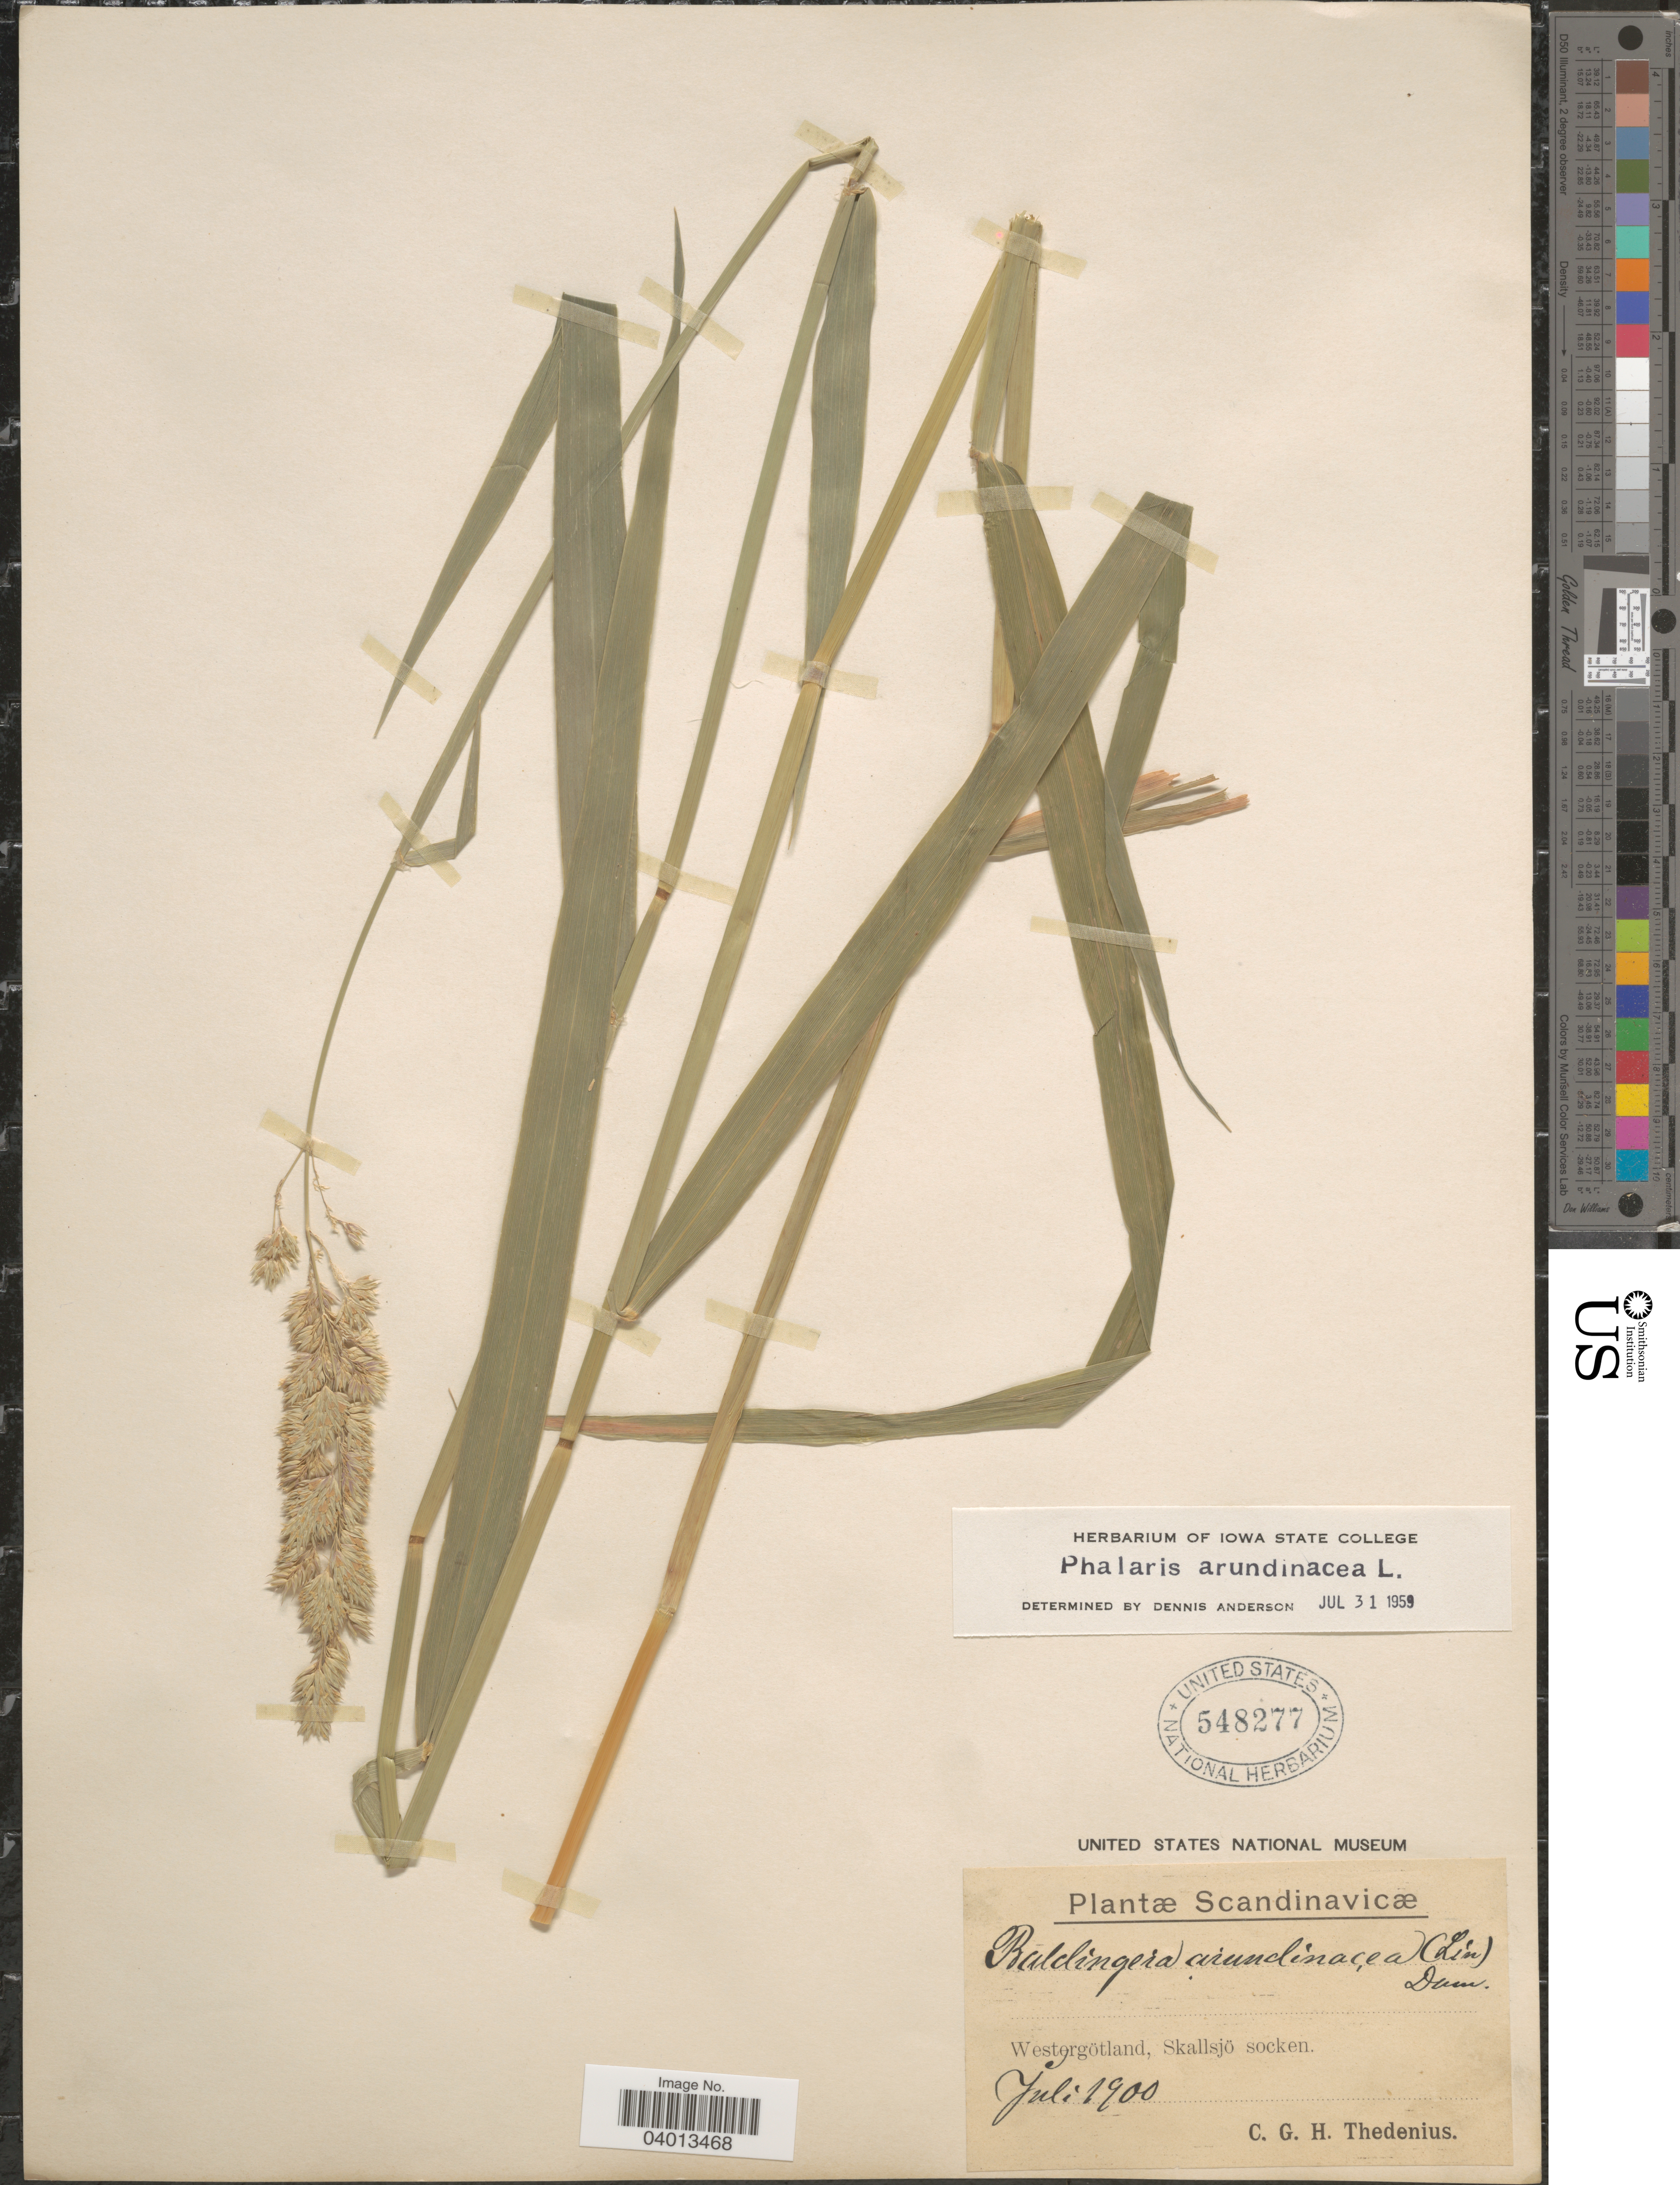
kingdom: Plantae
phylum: Tracheophyta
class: Liliopsida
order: Poales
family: Poaceae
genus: Phalaris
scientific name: Phalaris arundinacea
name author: L.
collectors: C. Thedenius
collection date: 1900-07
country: Sweden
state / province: Västra Götaland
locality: Scandinavicæ. Westergötland, Skallsjö socken.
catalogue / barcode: US 548277